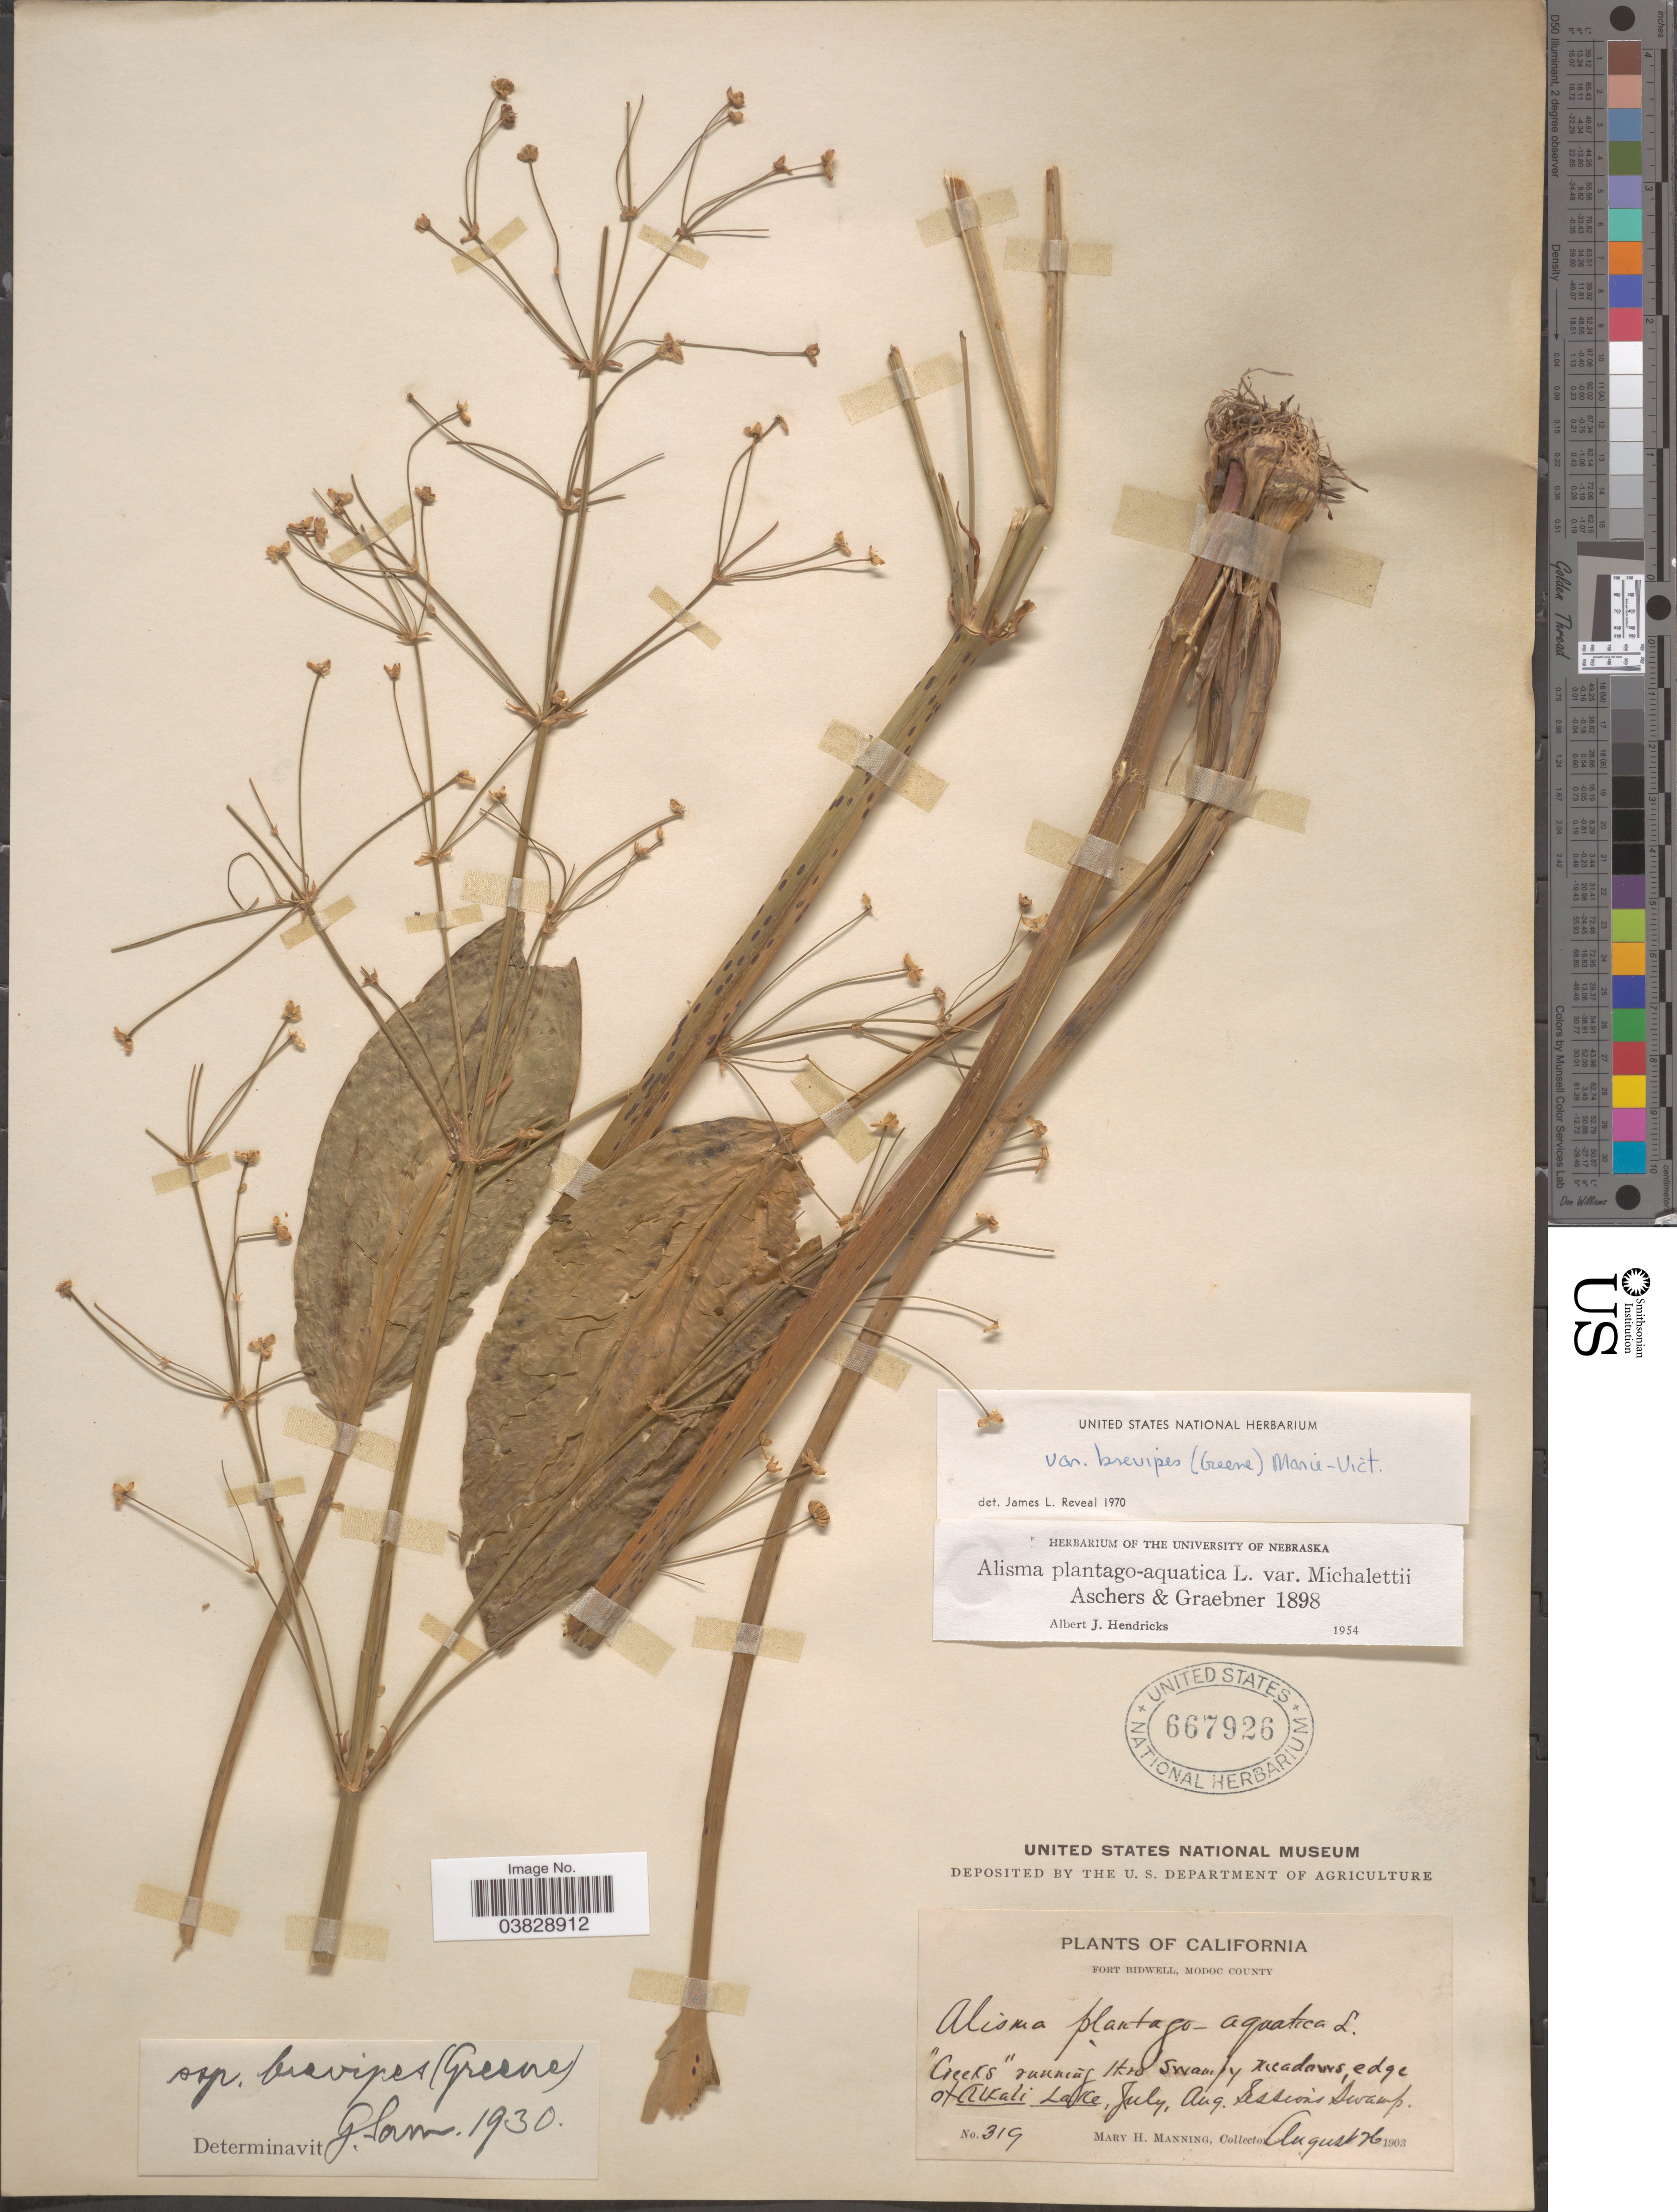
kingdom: Plantae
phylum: Tracheophyta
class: Liliopsida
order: Alismatales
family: Alismataceae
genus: Alisma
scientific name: Alisma plantago-aquatica var. brevipes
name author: (Greene) Vict.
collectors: M. Manning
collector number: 319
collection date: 1903-08-26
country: United States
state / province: California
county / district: Modoc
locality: Fort Bidwell, Modoc County. "Creeks" running thru swampy meadows, edge of Alkali Lake. Sessions Swamp.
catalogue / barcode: US 667926